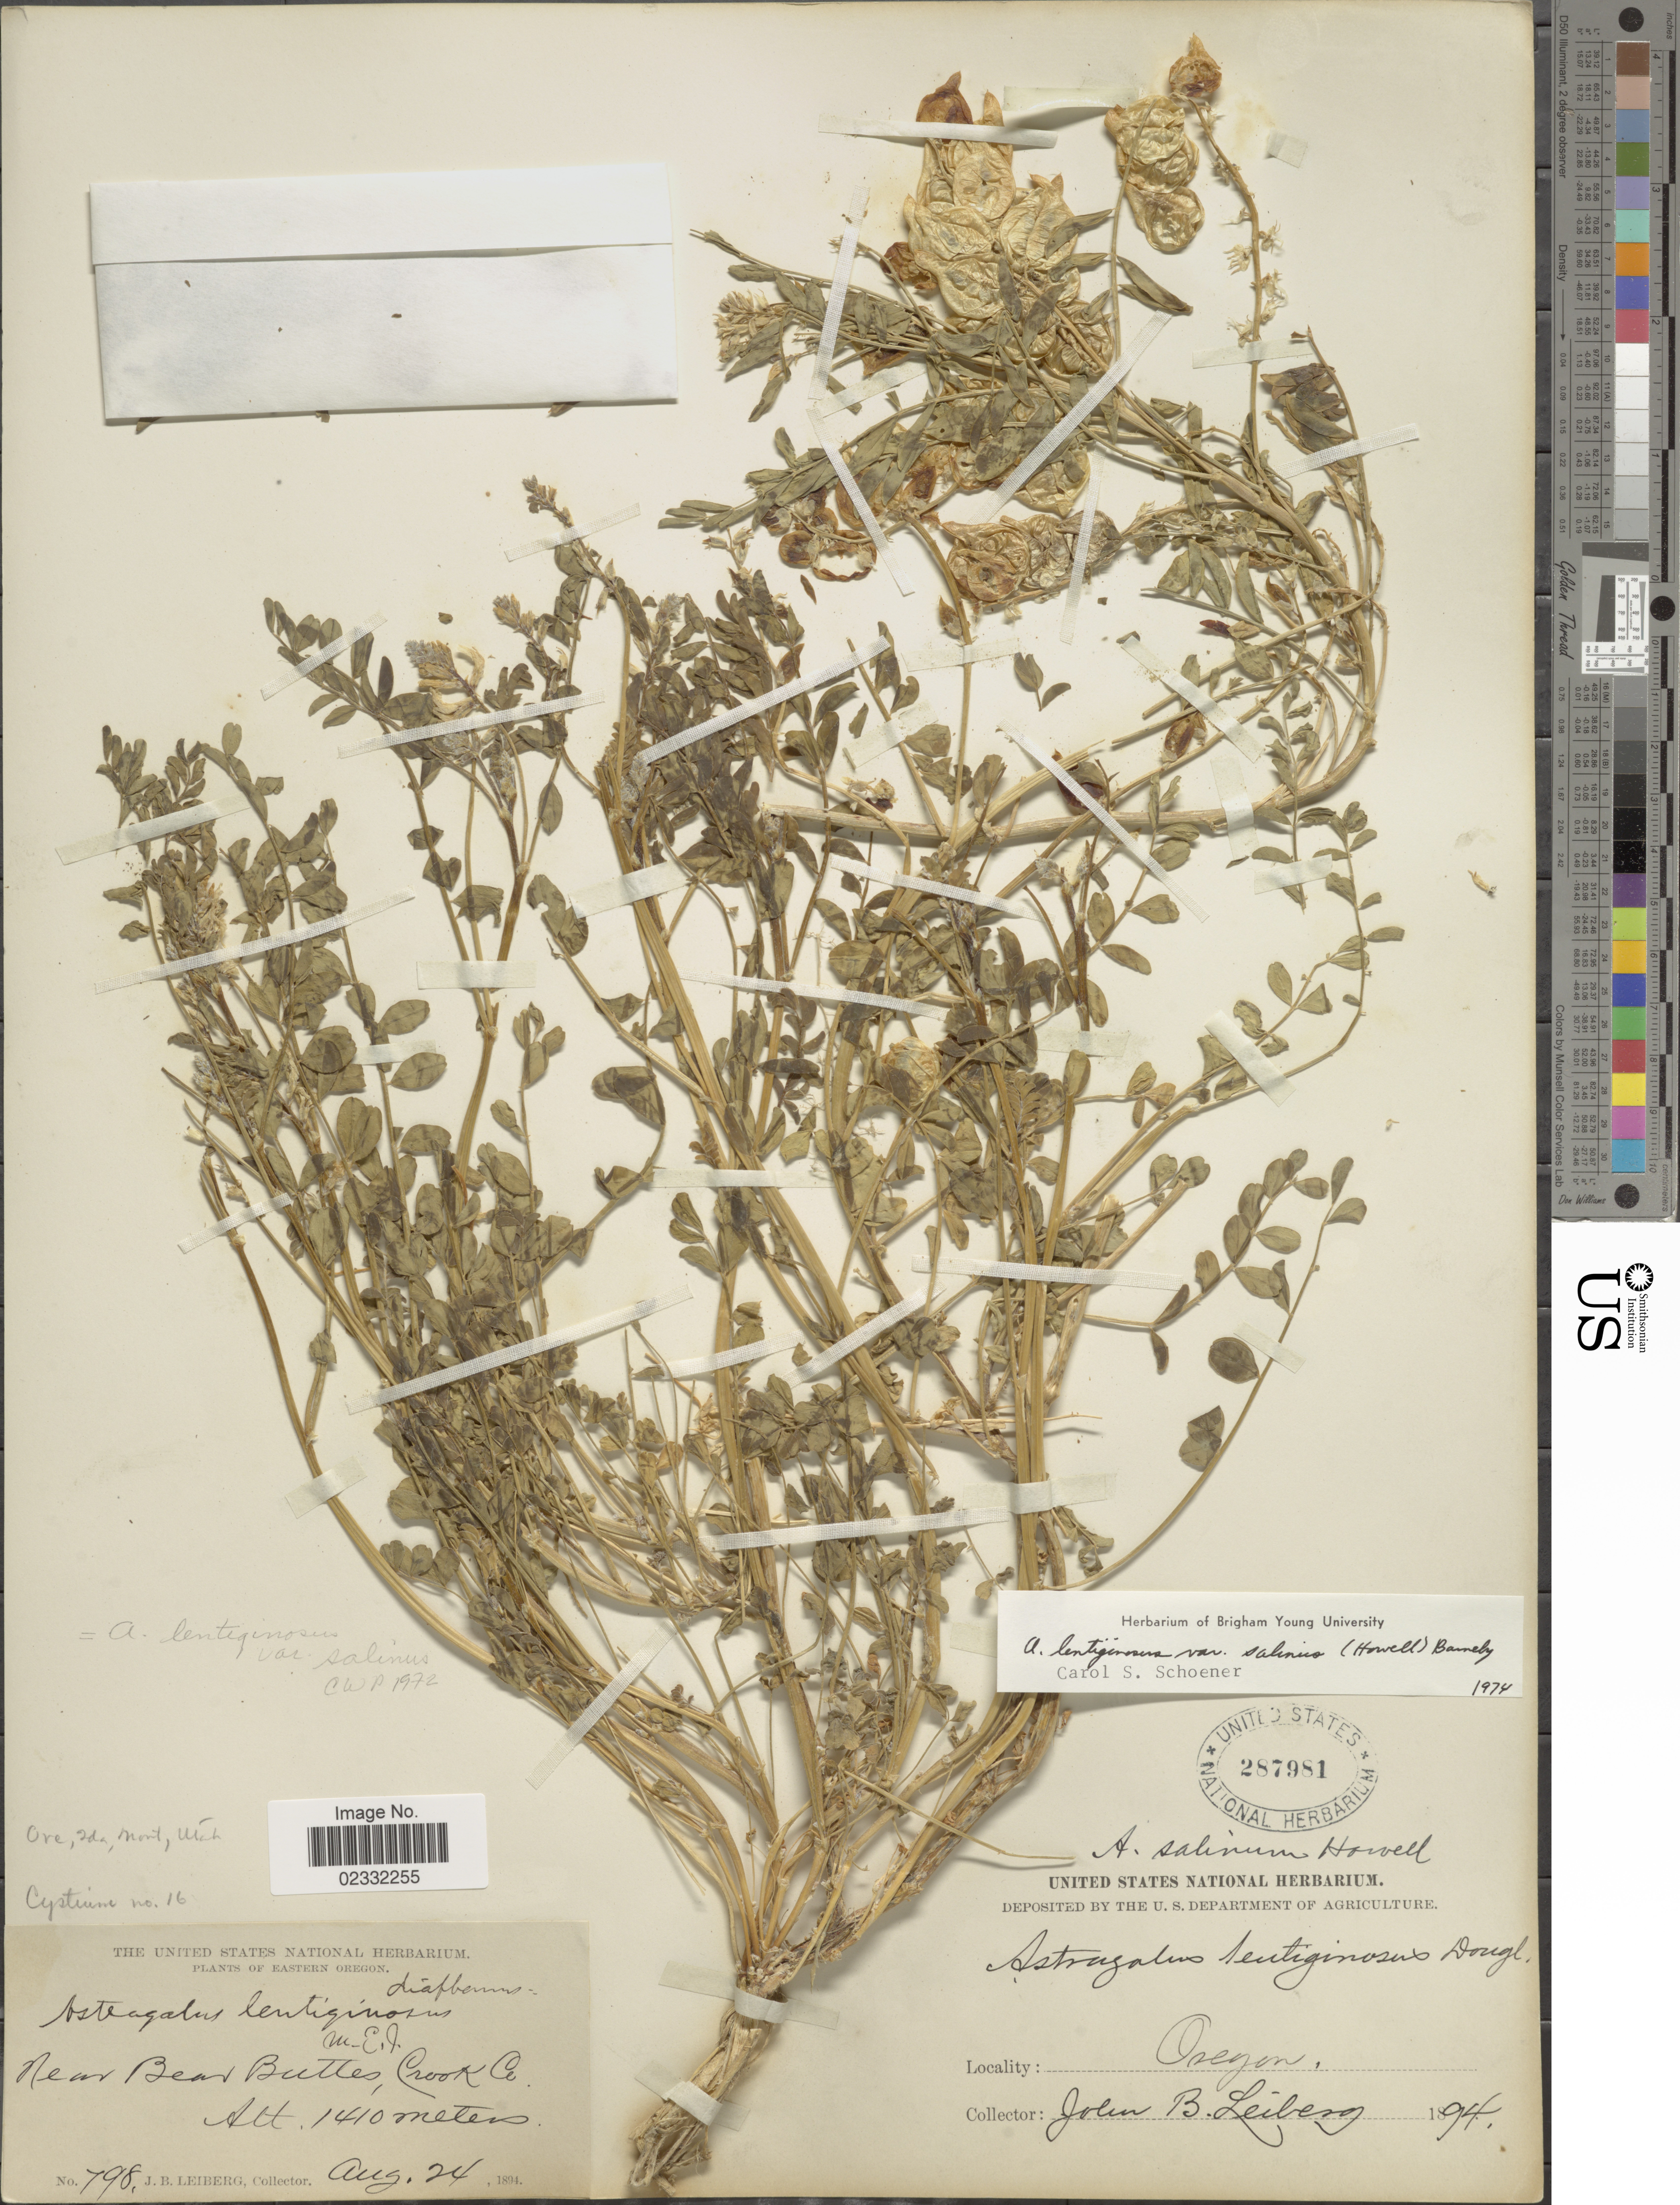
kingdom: Plantae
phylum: Tracheophyta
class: Magnoliopsida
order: Fabales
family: Fabaceae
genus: Astragalus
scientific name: Astragalus lentiginosus var. salinus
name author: (Howell) Barneby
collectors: J. B. Leiberg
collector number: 798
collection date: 1894-08-24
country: United States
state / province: Oregon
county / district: Crook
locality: Eastern oregon, Near Bear Buttes, Crook Co.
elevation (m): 1410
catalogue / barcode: US 287981